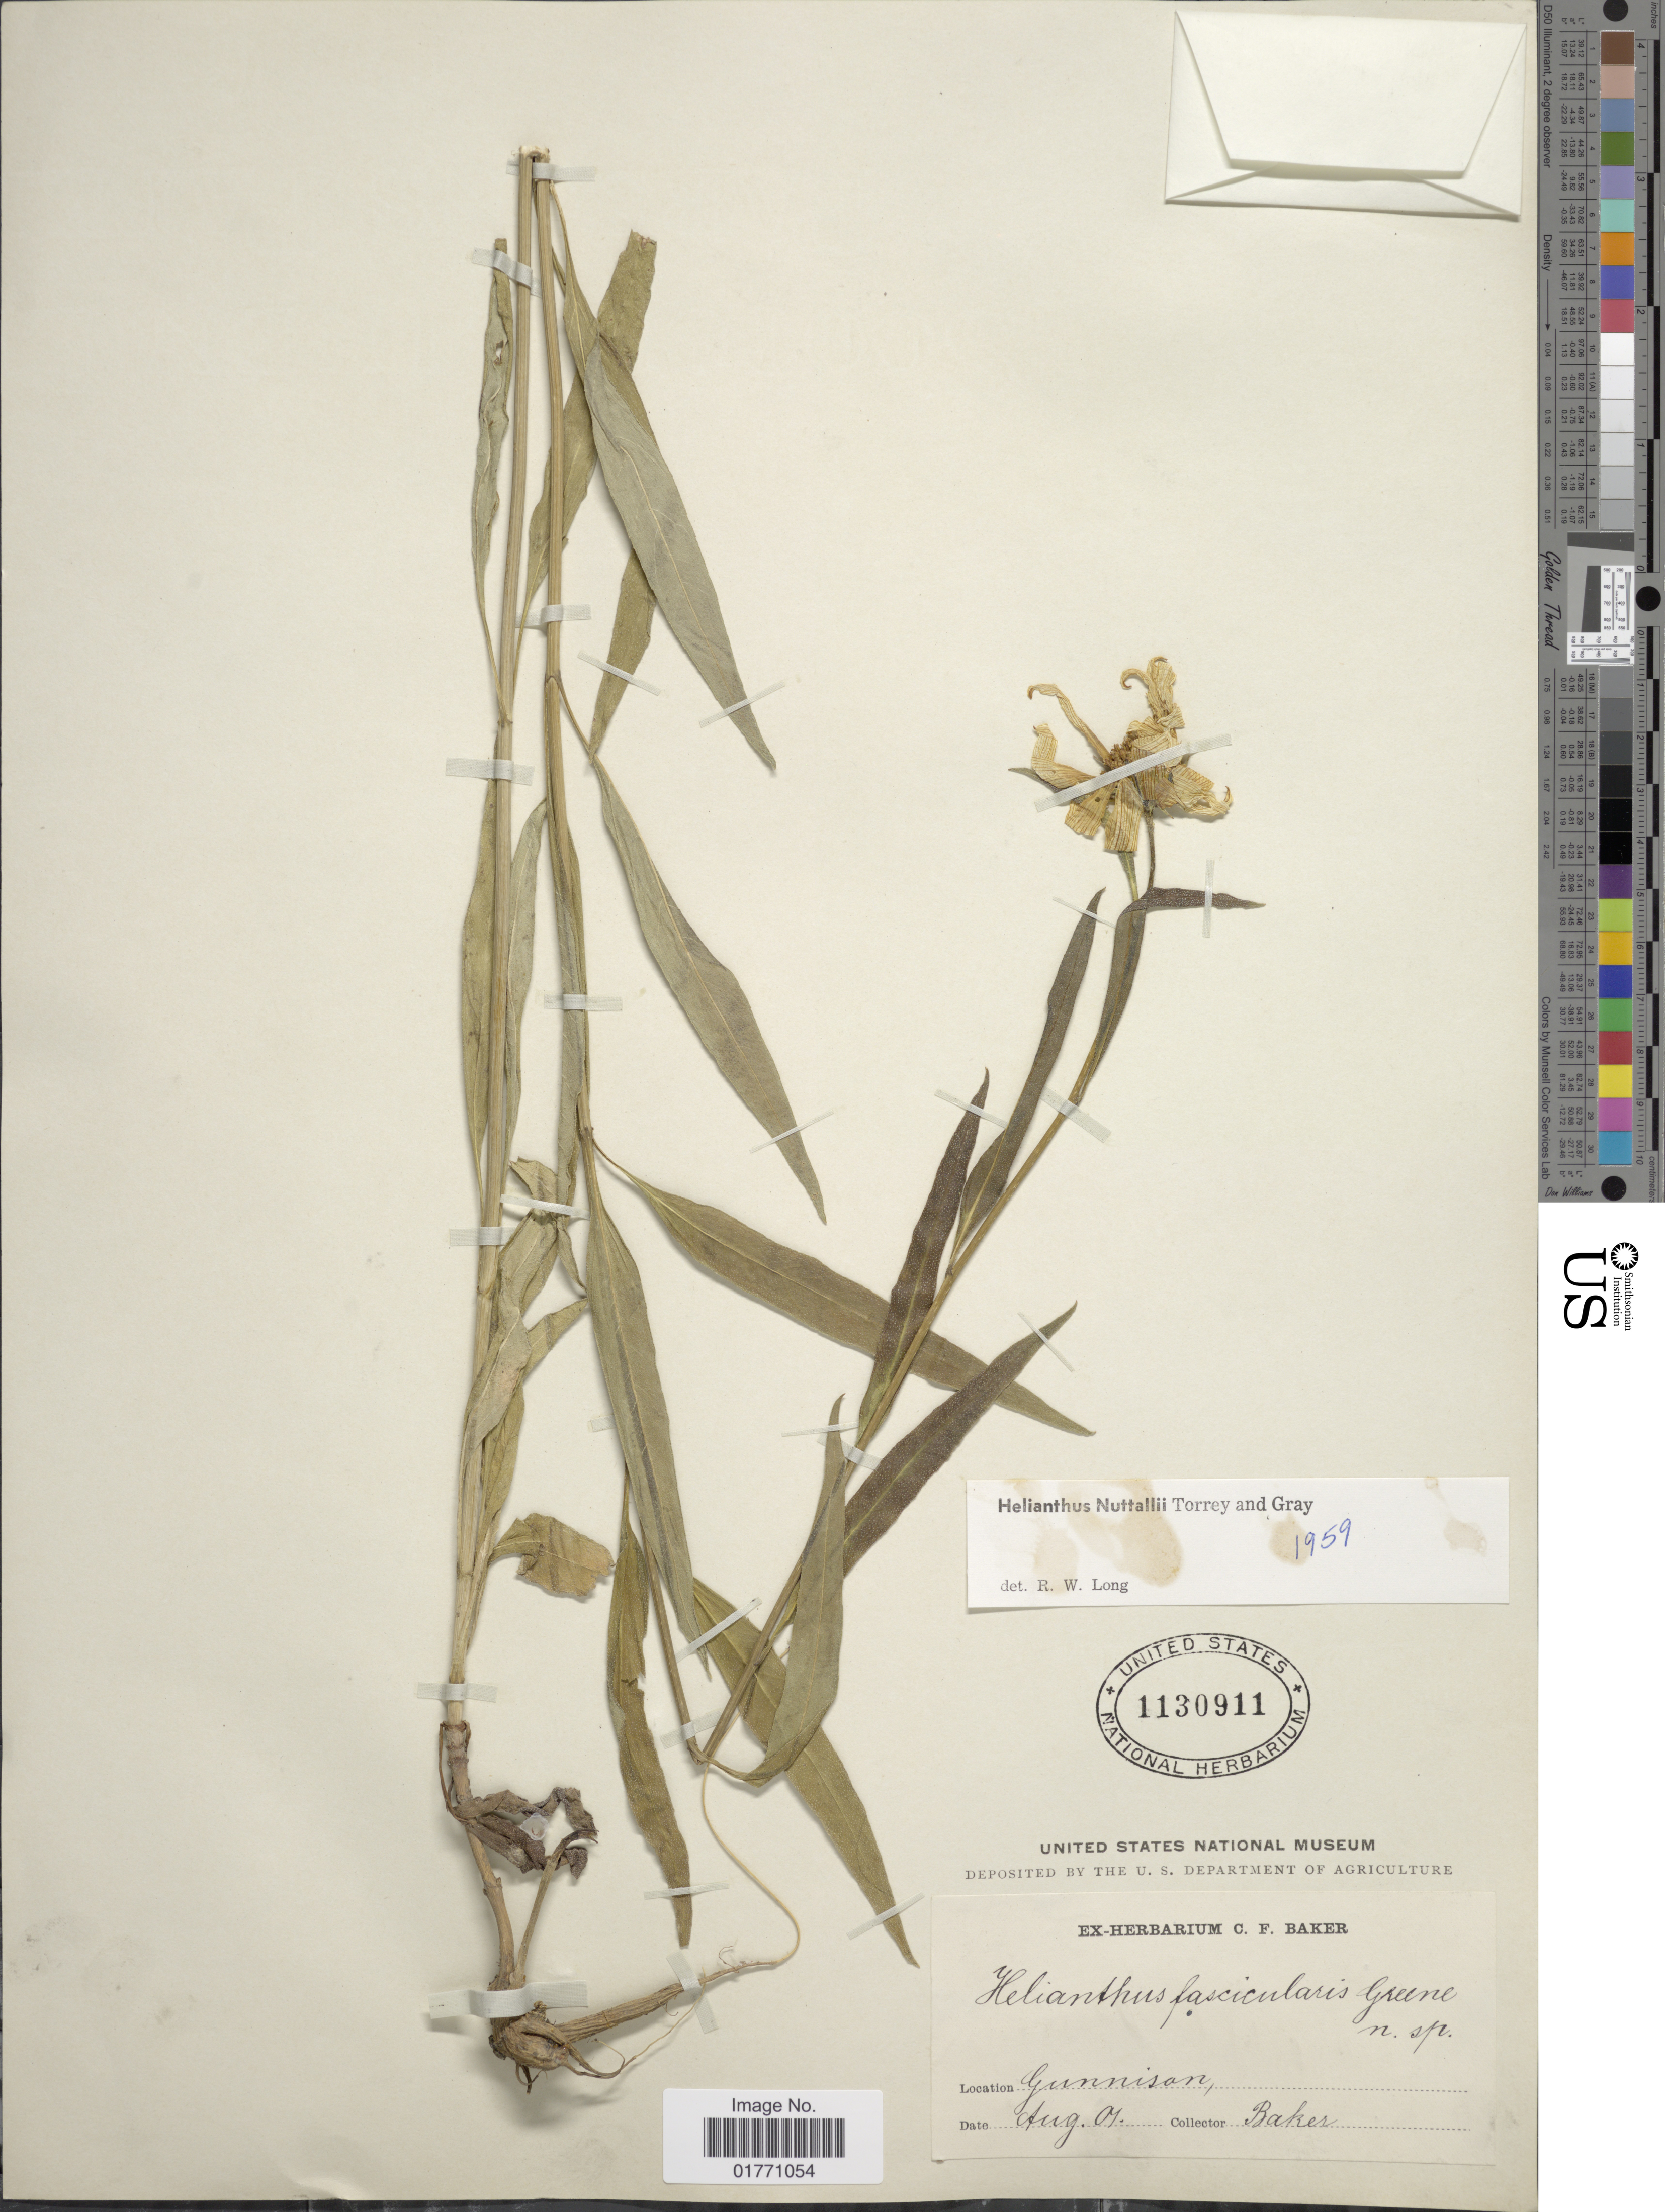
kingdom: Plantae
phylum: Tracheophyta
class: Magnoliopsida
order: Asterales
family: Asteraceae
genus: Helianthus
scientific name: Helianthus nuttallii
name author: Torr. & A. Gray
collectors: -- Baker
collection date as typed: Transcribed d/m/y: /8/1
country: United States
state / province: Colorado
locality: Gunnison.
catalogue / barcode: US 1130911